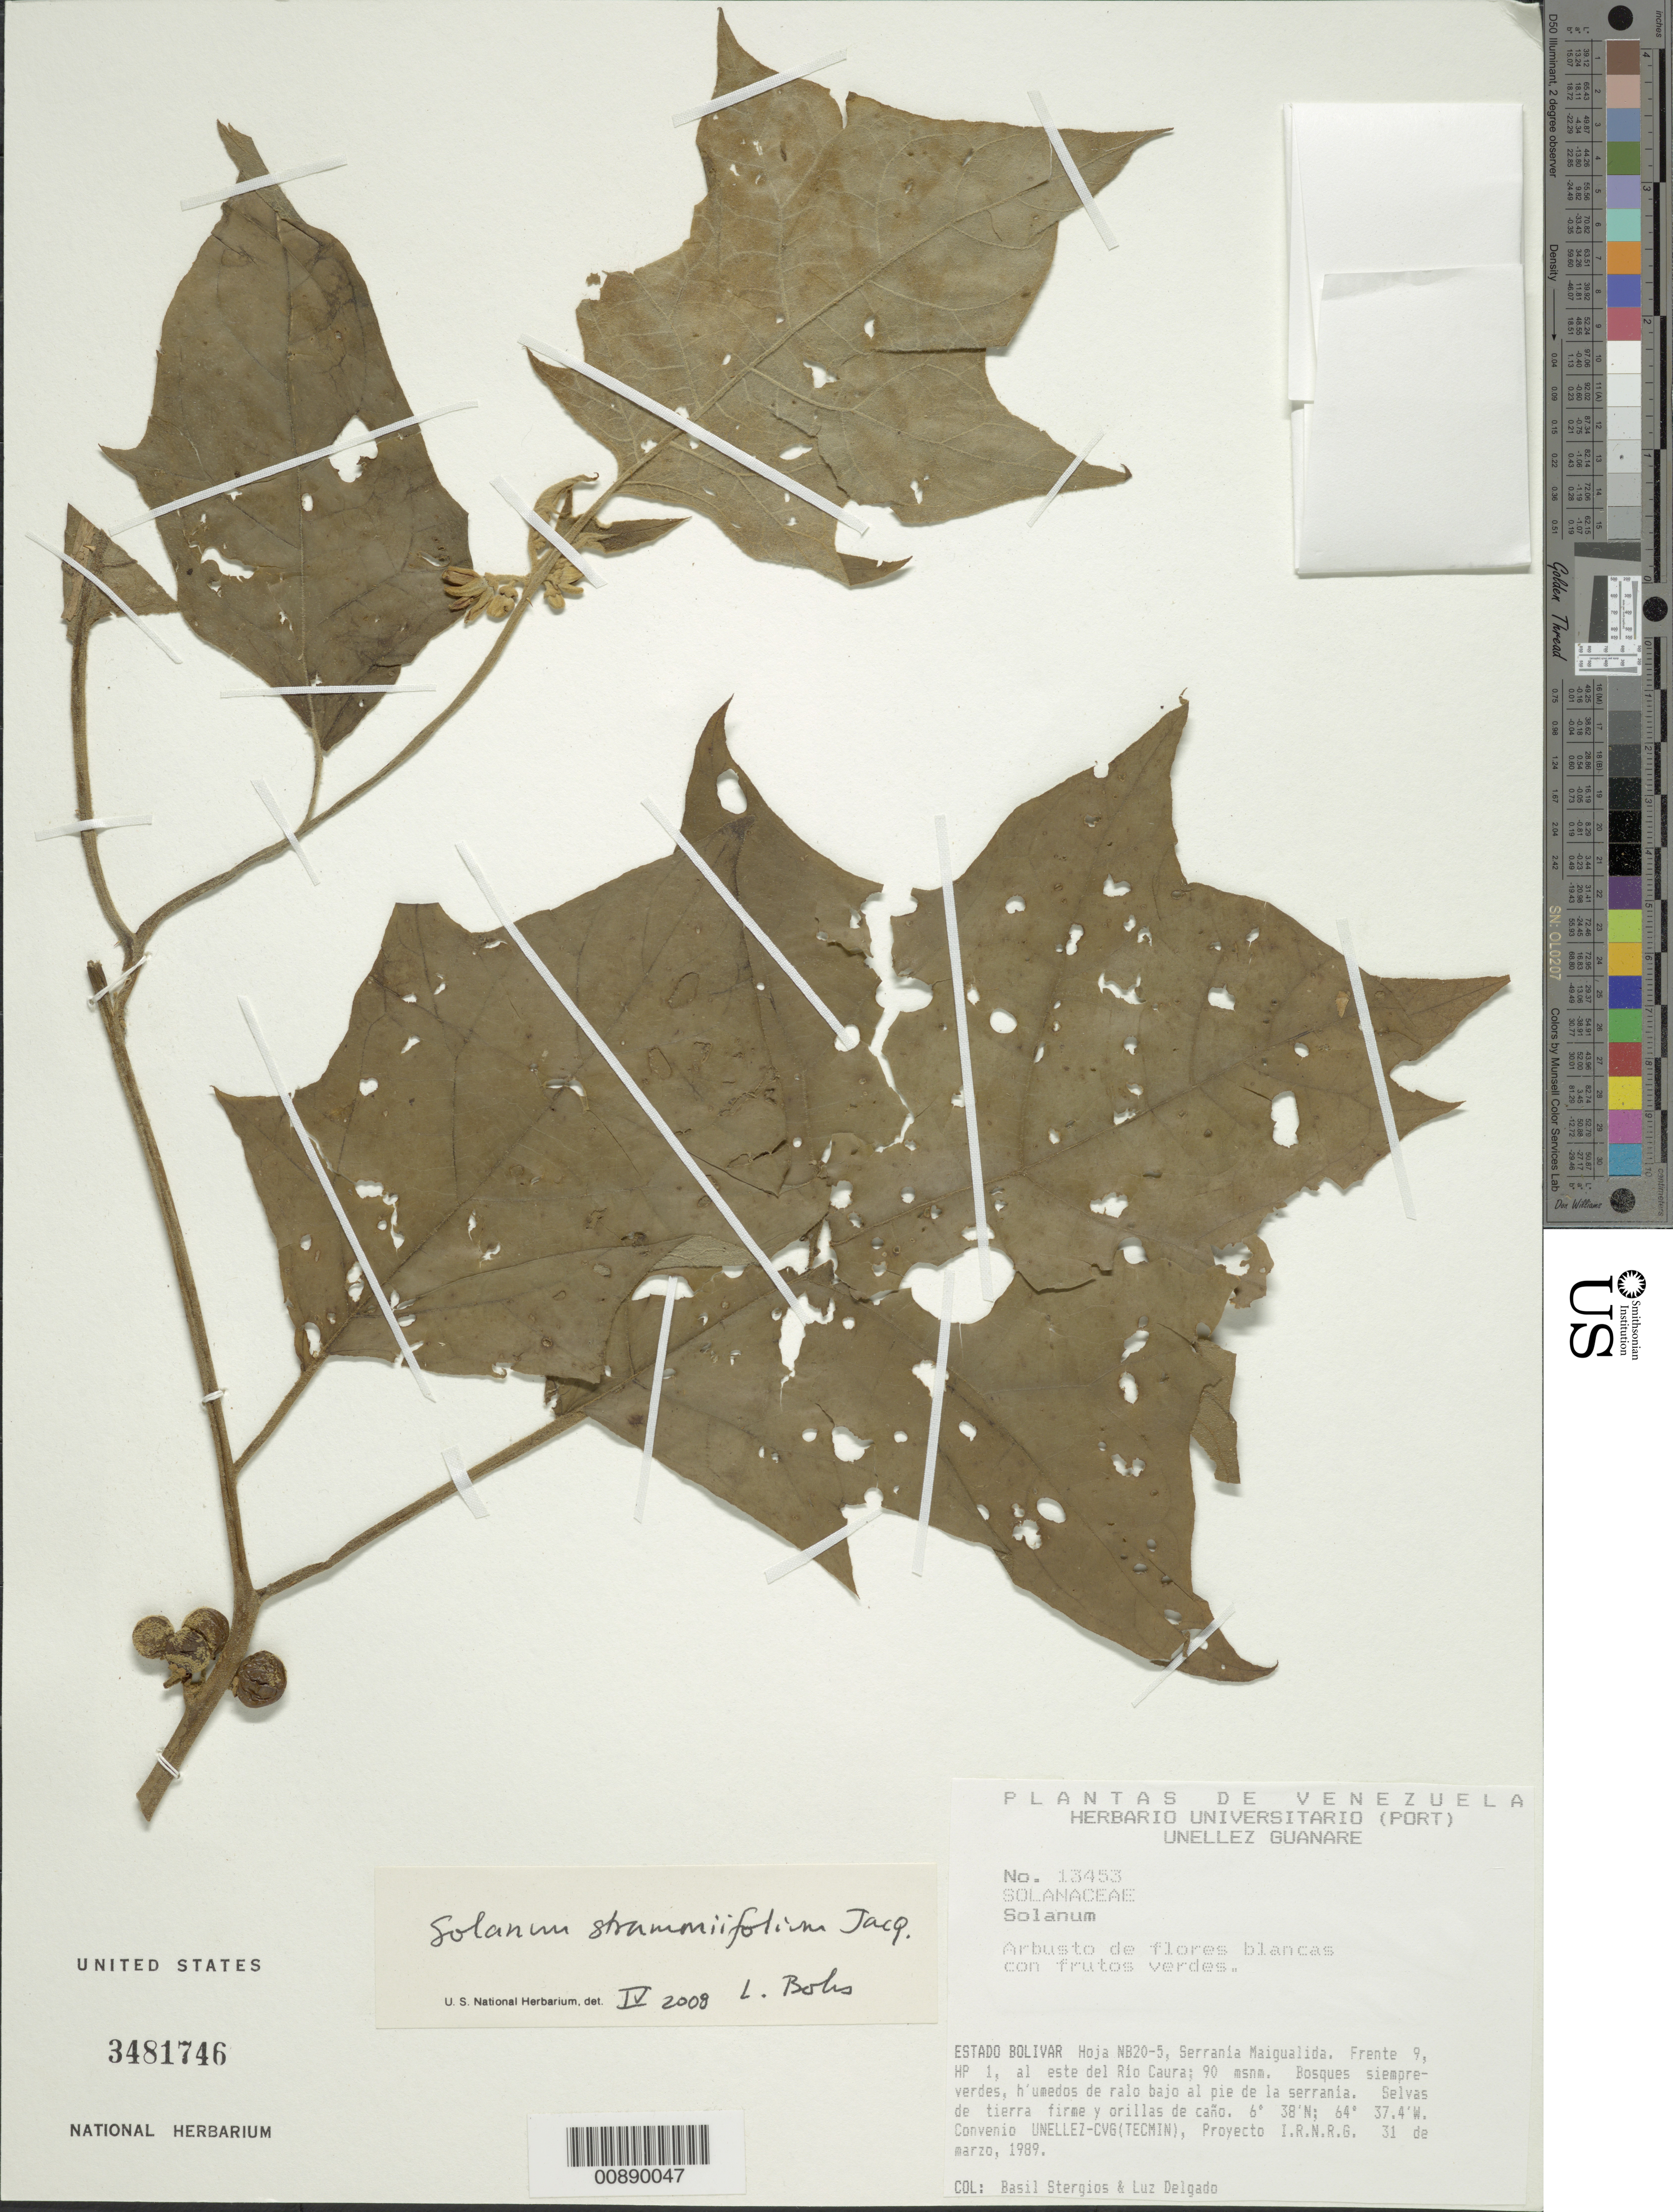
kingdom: Plantae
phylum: Tracheophyta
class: Magnoliopsida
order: Solanales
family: Solanaceae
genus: Solanum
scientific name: Solanum viarum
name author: Dunal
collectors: B. G. Stergios & L. Delgado V.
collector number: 13453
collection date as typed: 31-Mar-89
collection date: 1989-03-31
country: Venezuela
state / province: Bolívar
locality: Serrania Maigualida, E del río Caura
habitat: Bosques siempre-verdes, humedos de ralo bajo al pié de la serranía; selvas de tierra firme y orillas de caño; en sotobosque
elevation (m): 90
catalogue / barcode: US 3481746